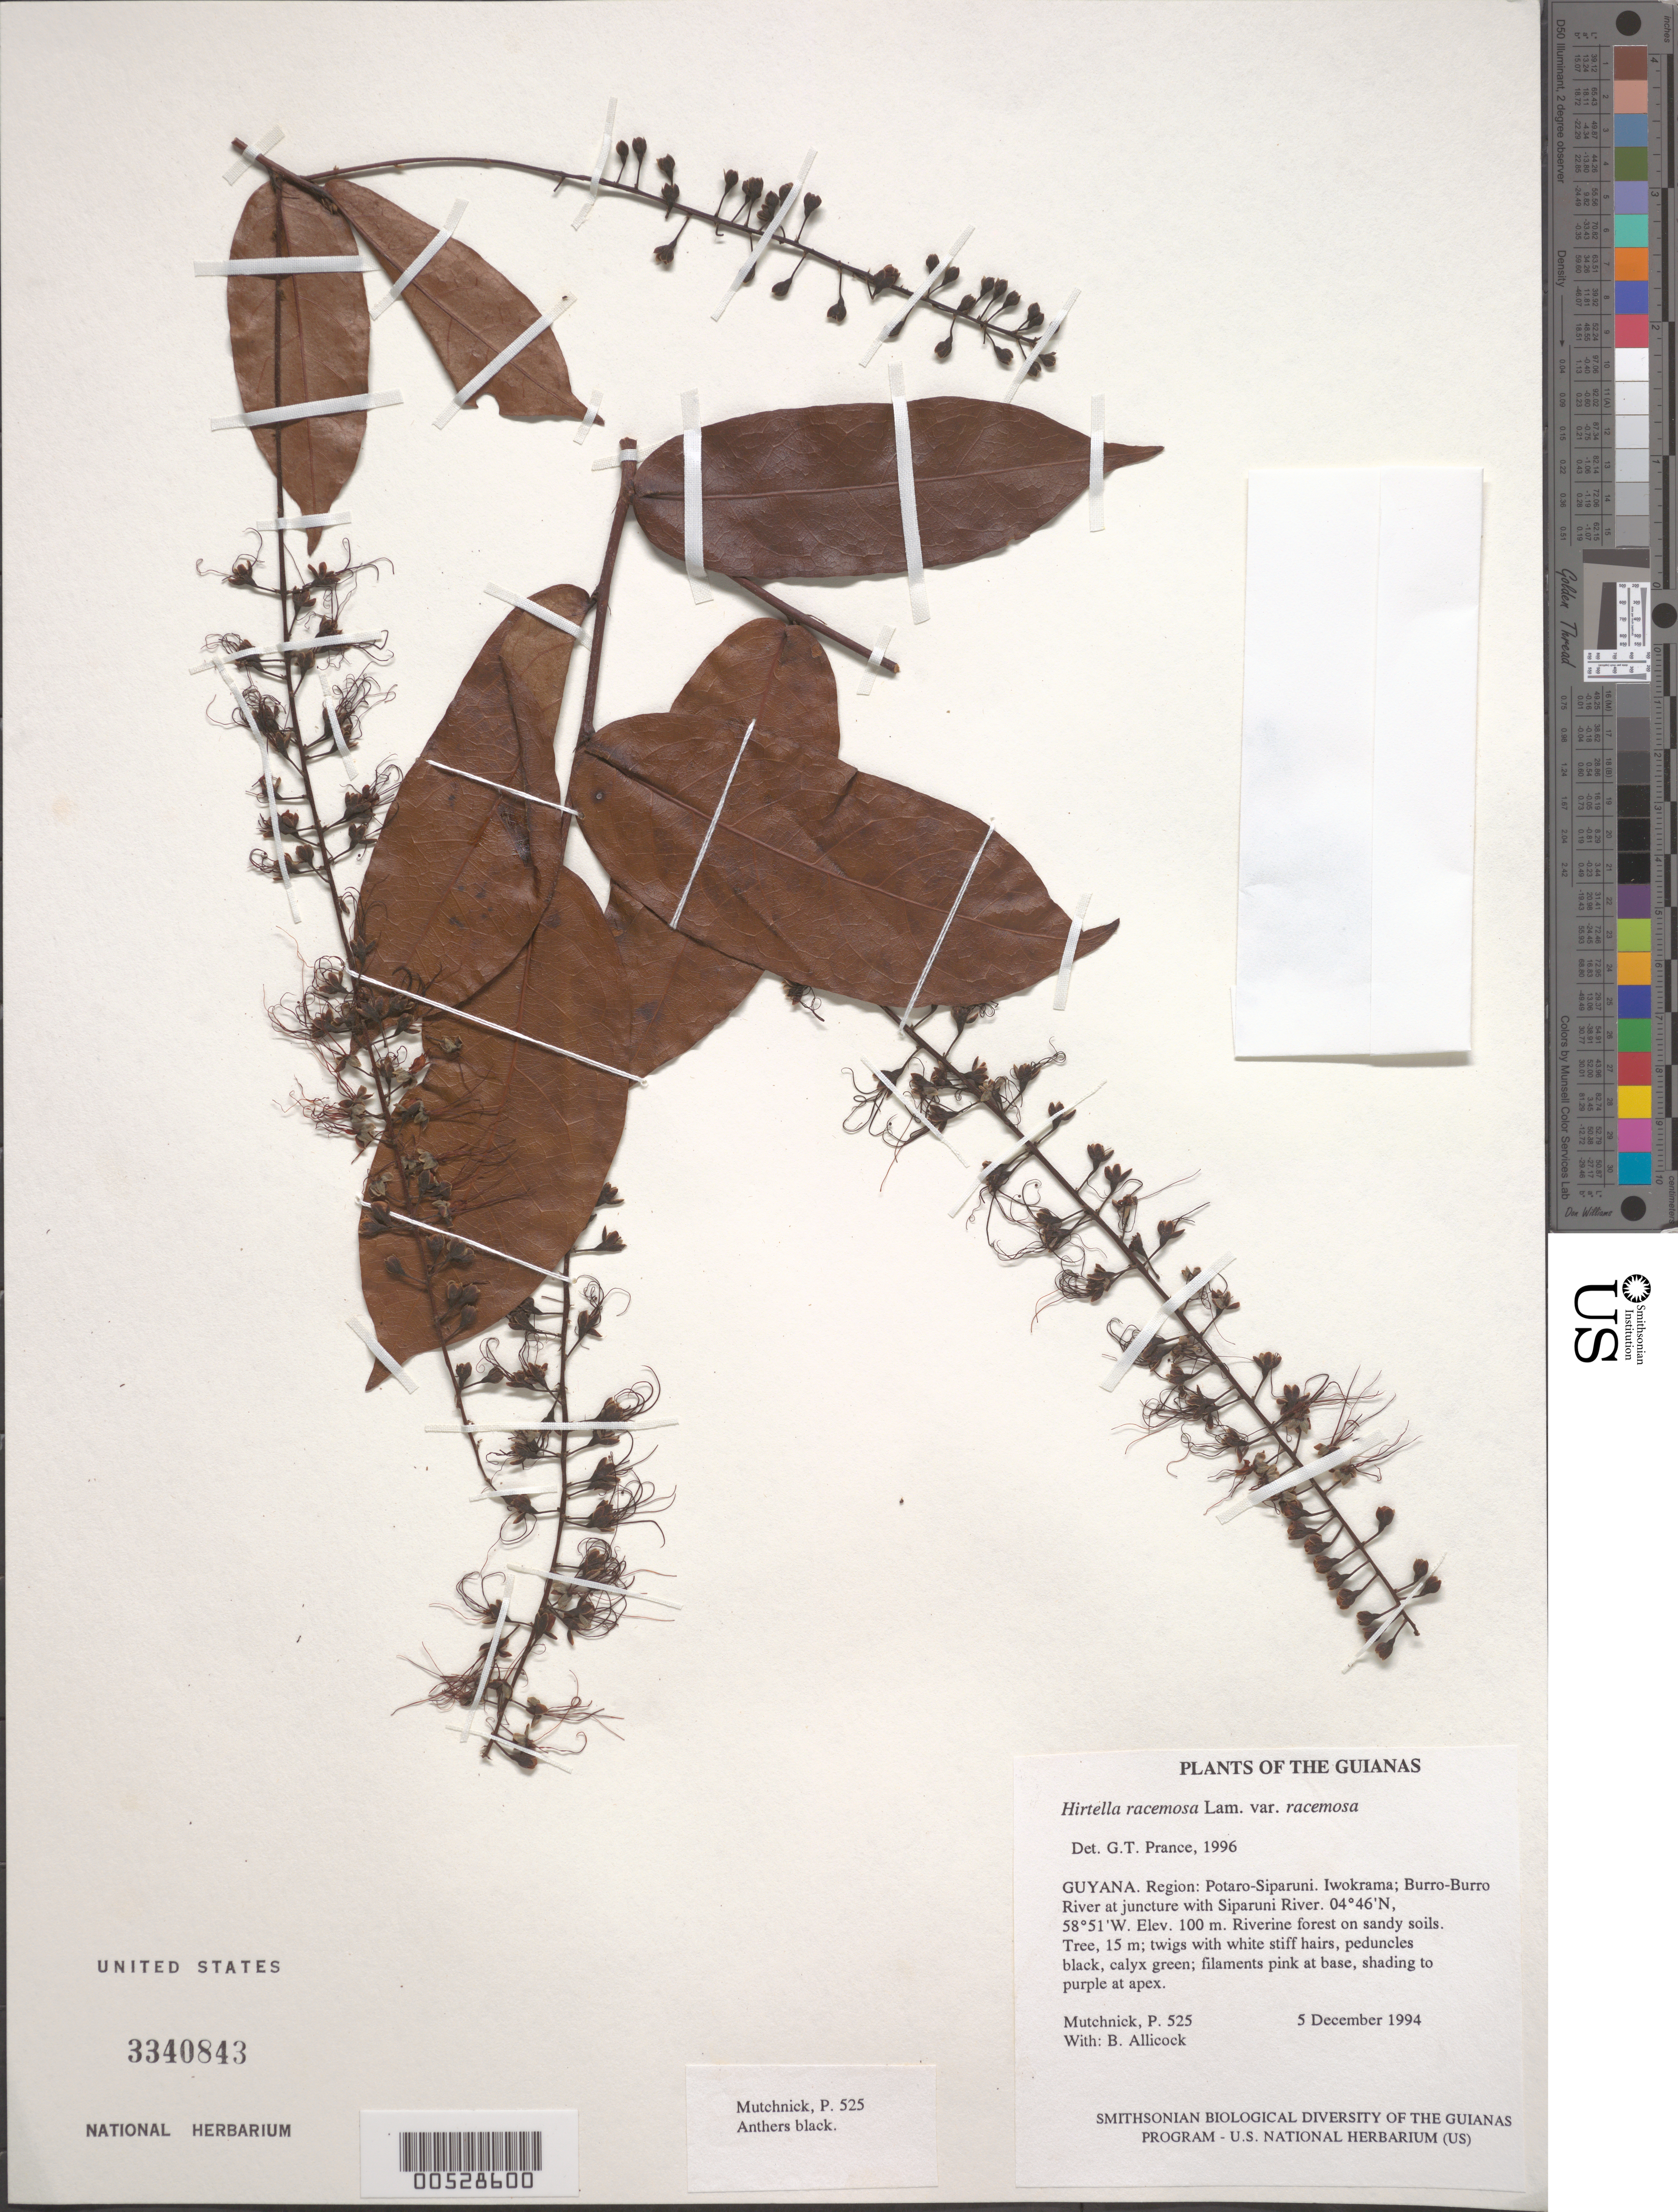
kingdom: Plantae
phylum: Tracheophyta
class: Magnoliopsida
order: Malpighiales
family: Chrysobalanaceae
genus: Hirtella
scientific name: Hirtella racemosa var. racemosa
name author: Lam.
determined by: Prance, G. T.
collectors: P. Mutchnick & B. Allicock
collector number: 525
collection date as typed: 5 December 1994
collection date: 1994-12-05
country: Guyana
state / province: Potaro-Siparuni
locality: Iwokrama; Burro-Burro River at juncture with Siparuni River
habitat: Riverine forest on sandy soils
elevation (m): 100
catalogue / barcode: US 3340843